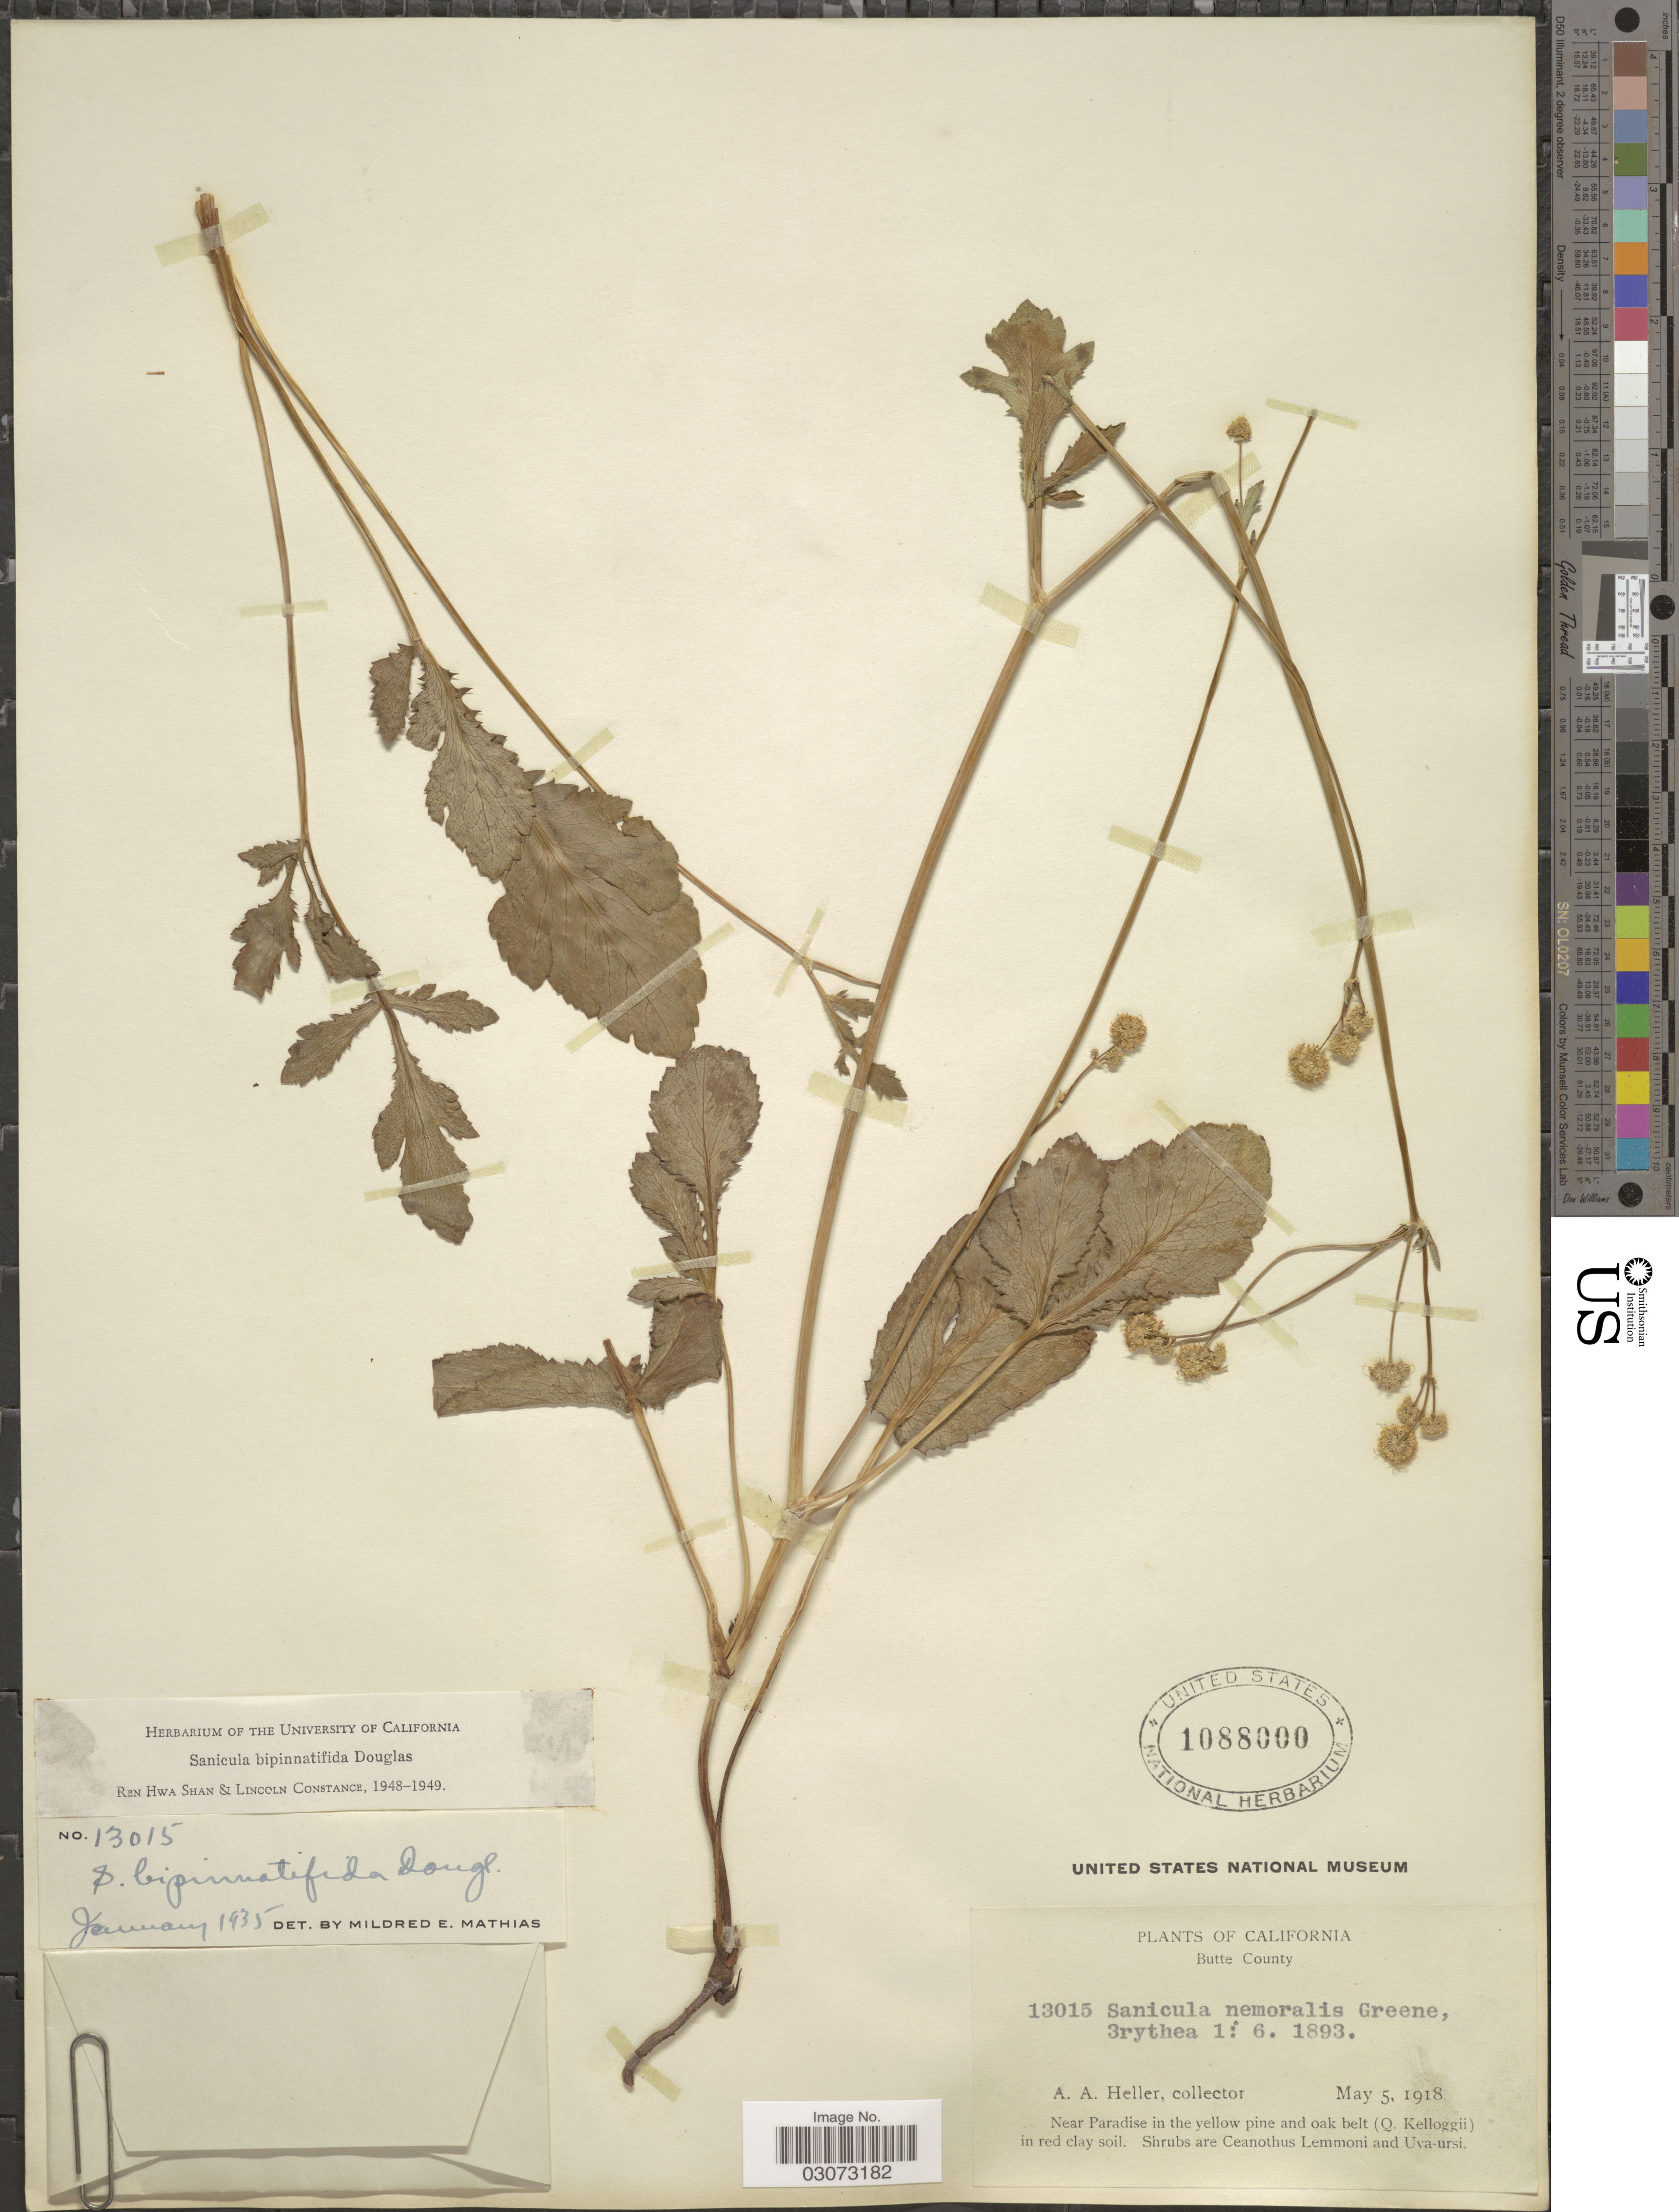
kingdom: Plantae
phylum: Tracheophyta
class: Magnoliopsida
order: Apiales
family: Apiaceae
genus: Sanicula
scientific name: Sanicula bipinnatifida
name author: Douglas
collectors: A. A. Heller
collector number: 13015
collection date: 1918-05-05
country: United States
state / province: California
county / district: Butte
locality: Butte County. Near Paradise.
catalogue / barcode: US 1088000